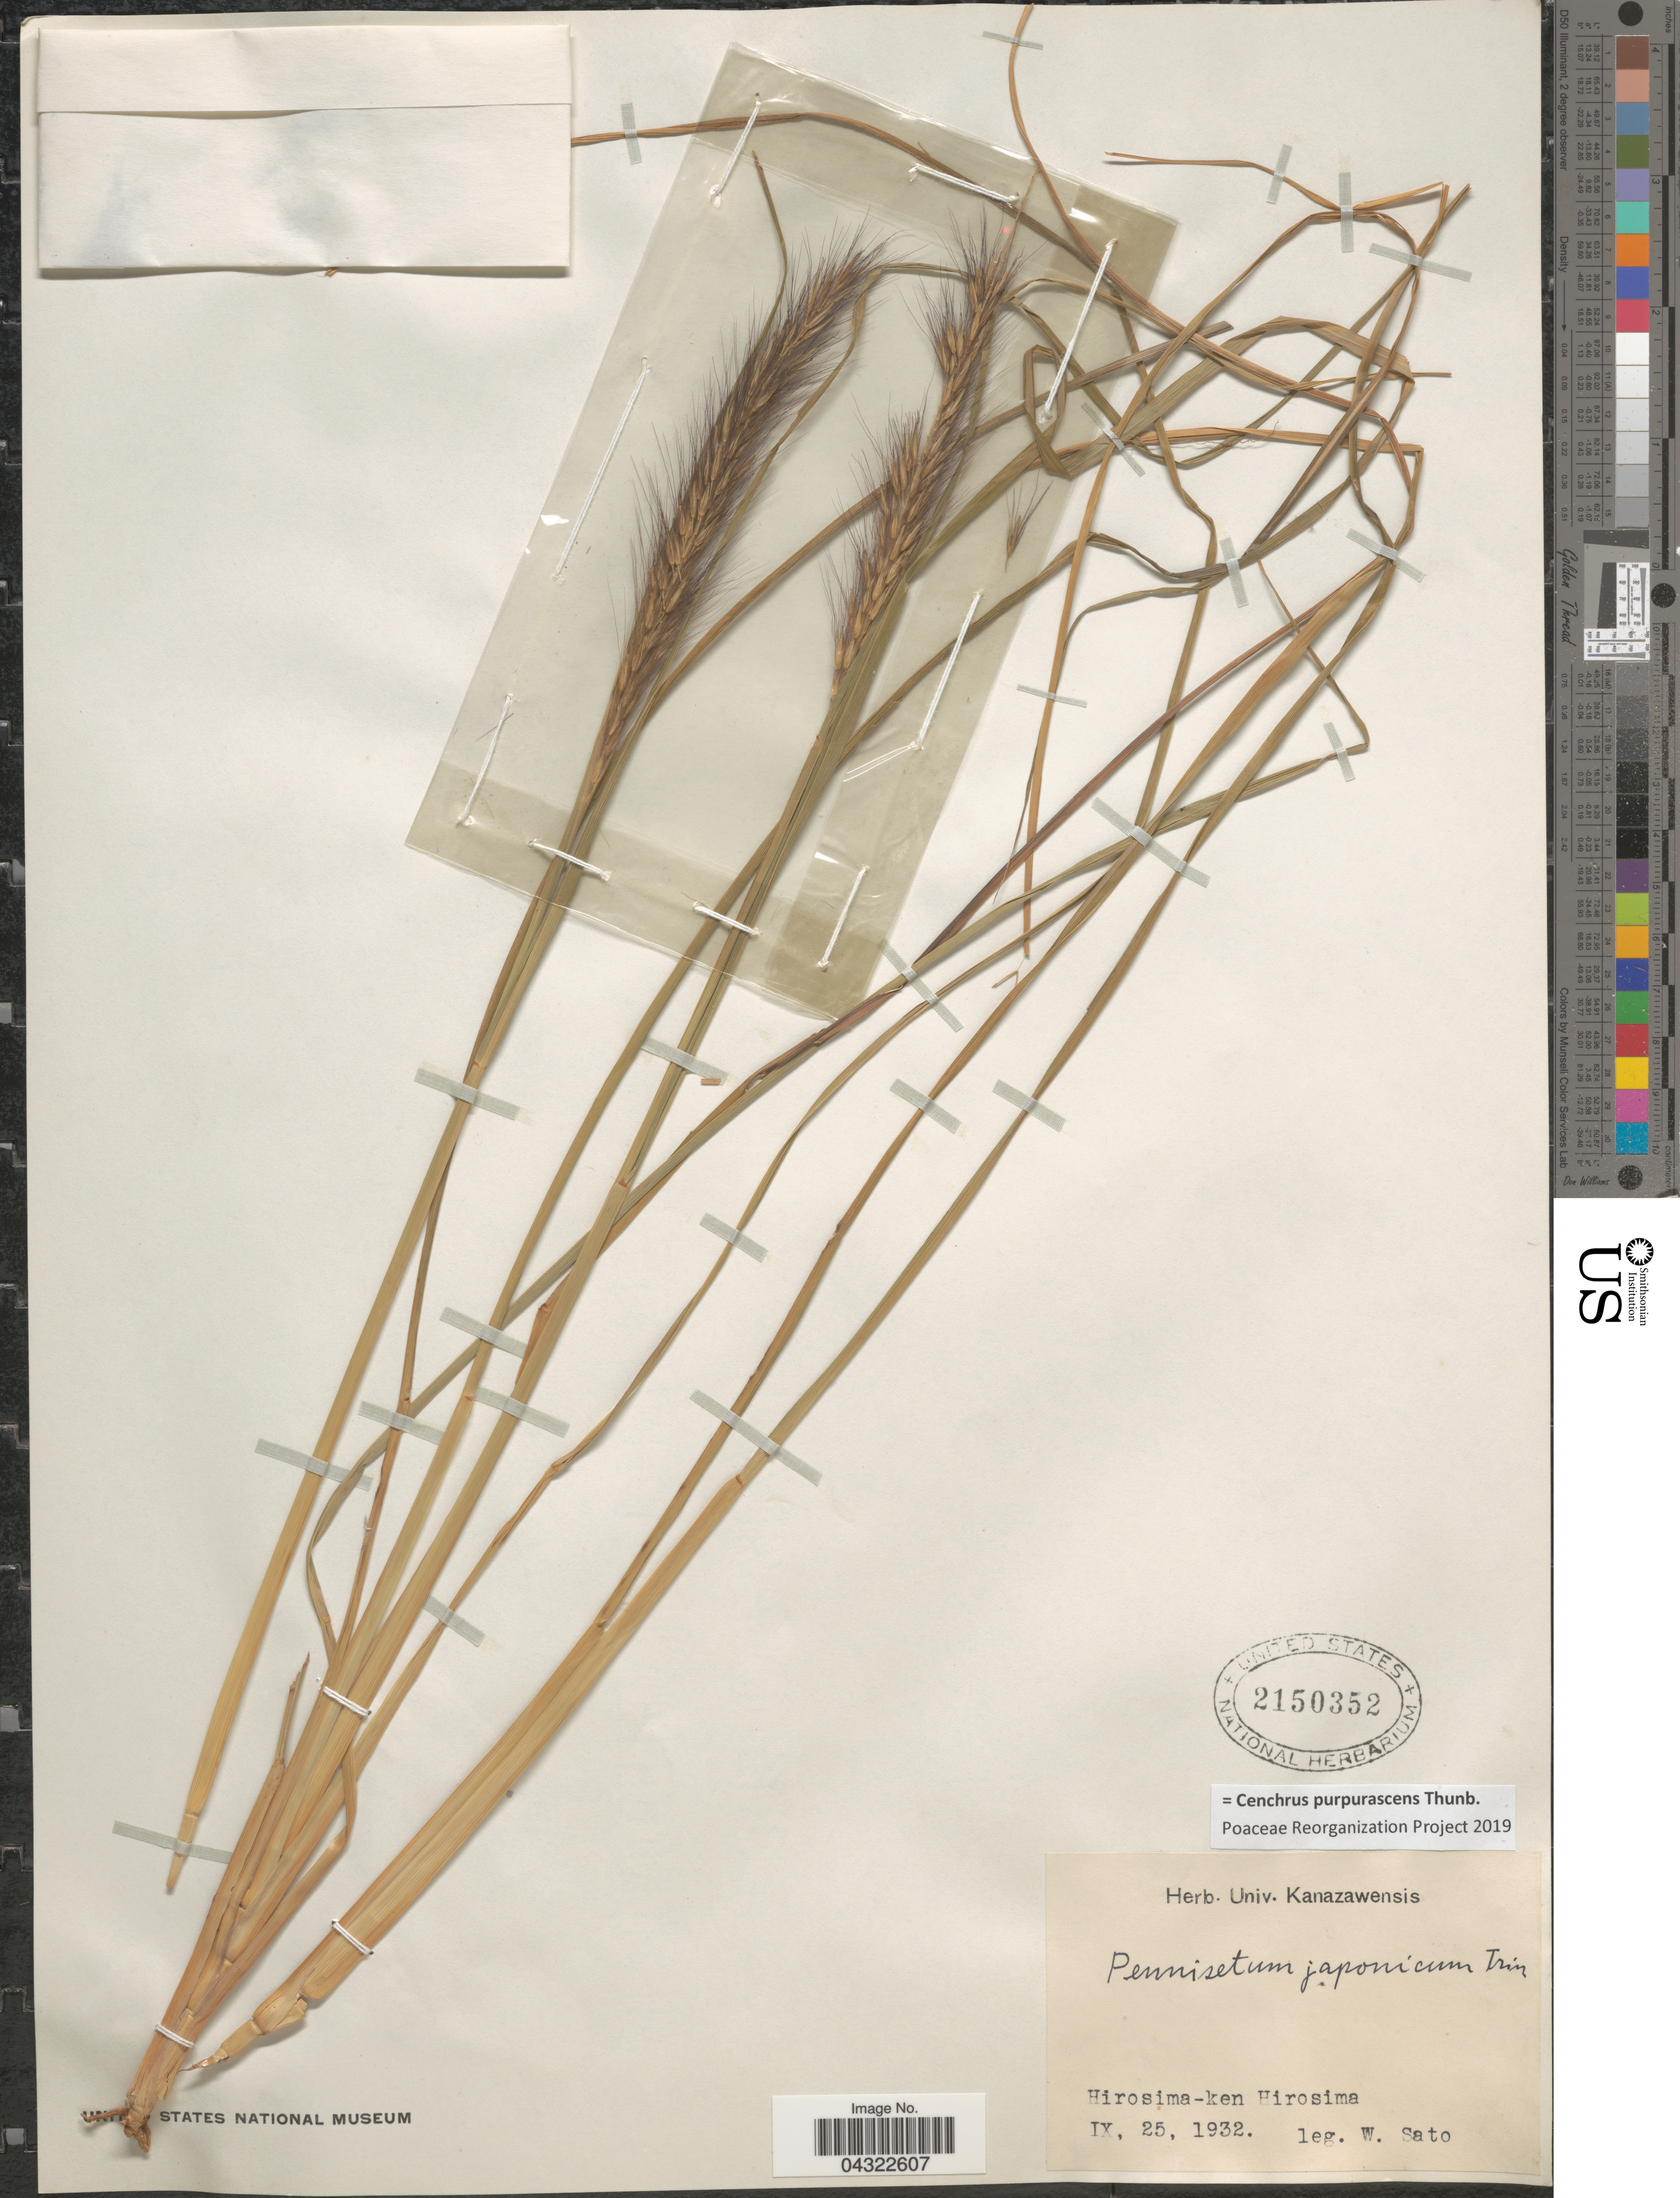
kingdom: Plantae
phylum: Tracheophyta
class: Liliopsida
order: Poales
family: Poaceae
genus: Cenchrus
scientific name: Cenchrus purpurascens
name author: Thunb.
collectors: W. Sato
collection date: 1932-09-25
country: Japan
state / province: Hirosima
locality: Hirosima-ken Hirosima.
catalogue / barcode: US 2150352